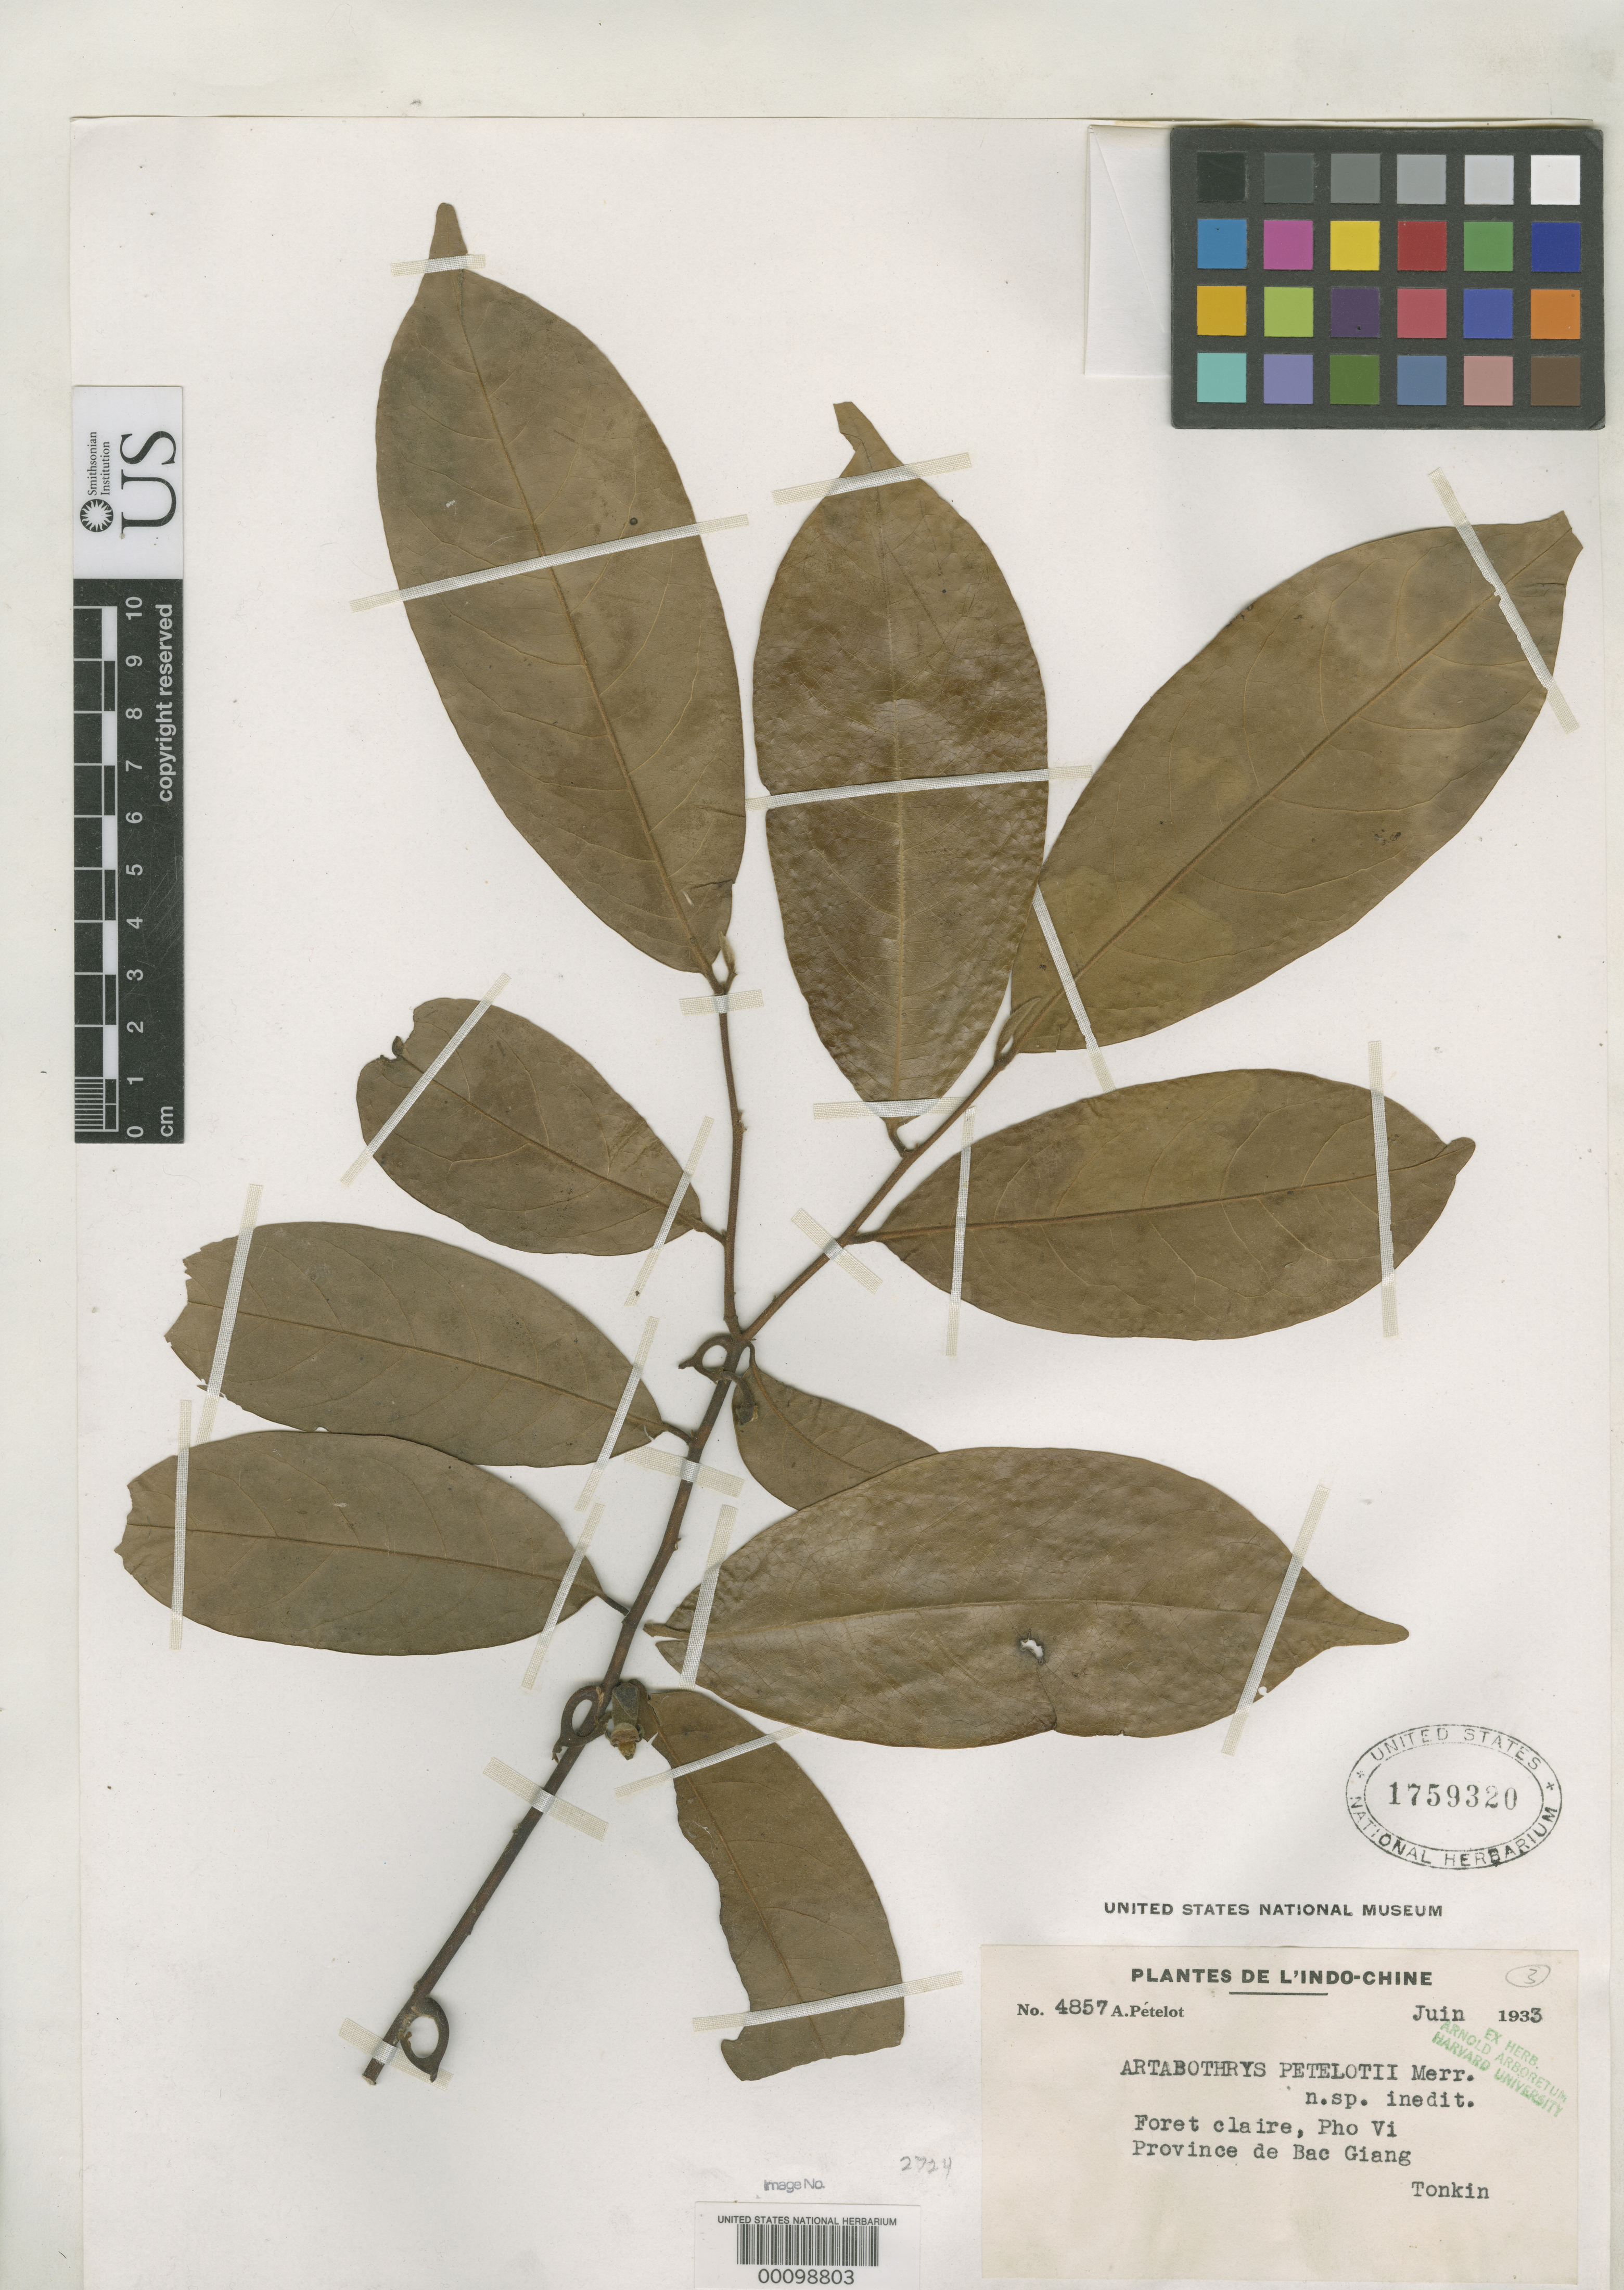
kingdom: Plantae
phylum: Tracheophyta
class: Magnoliopsida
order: Magnoliales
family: Annonaceae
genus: Artabotrys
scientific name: Artabotrys petelotii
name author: Merr.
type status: Isotype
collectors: P. A. Pételot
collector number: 4857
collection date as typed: Jun 1933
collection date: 1933-06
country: Vietnam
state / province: Bac Giang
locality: Pho Vi.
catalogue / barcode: US 1759320